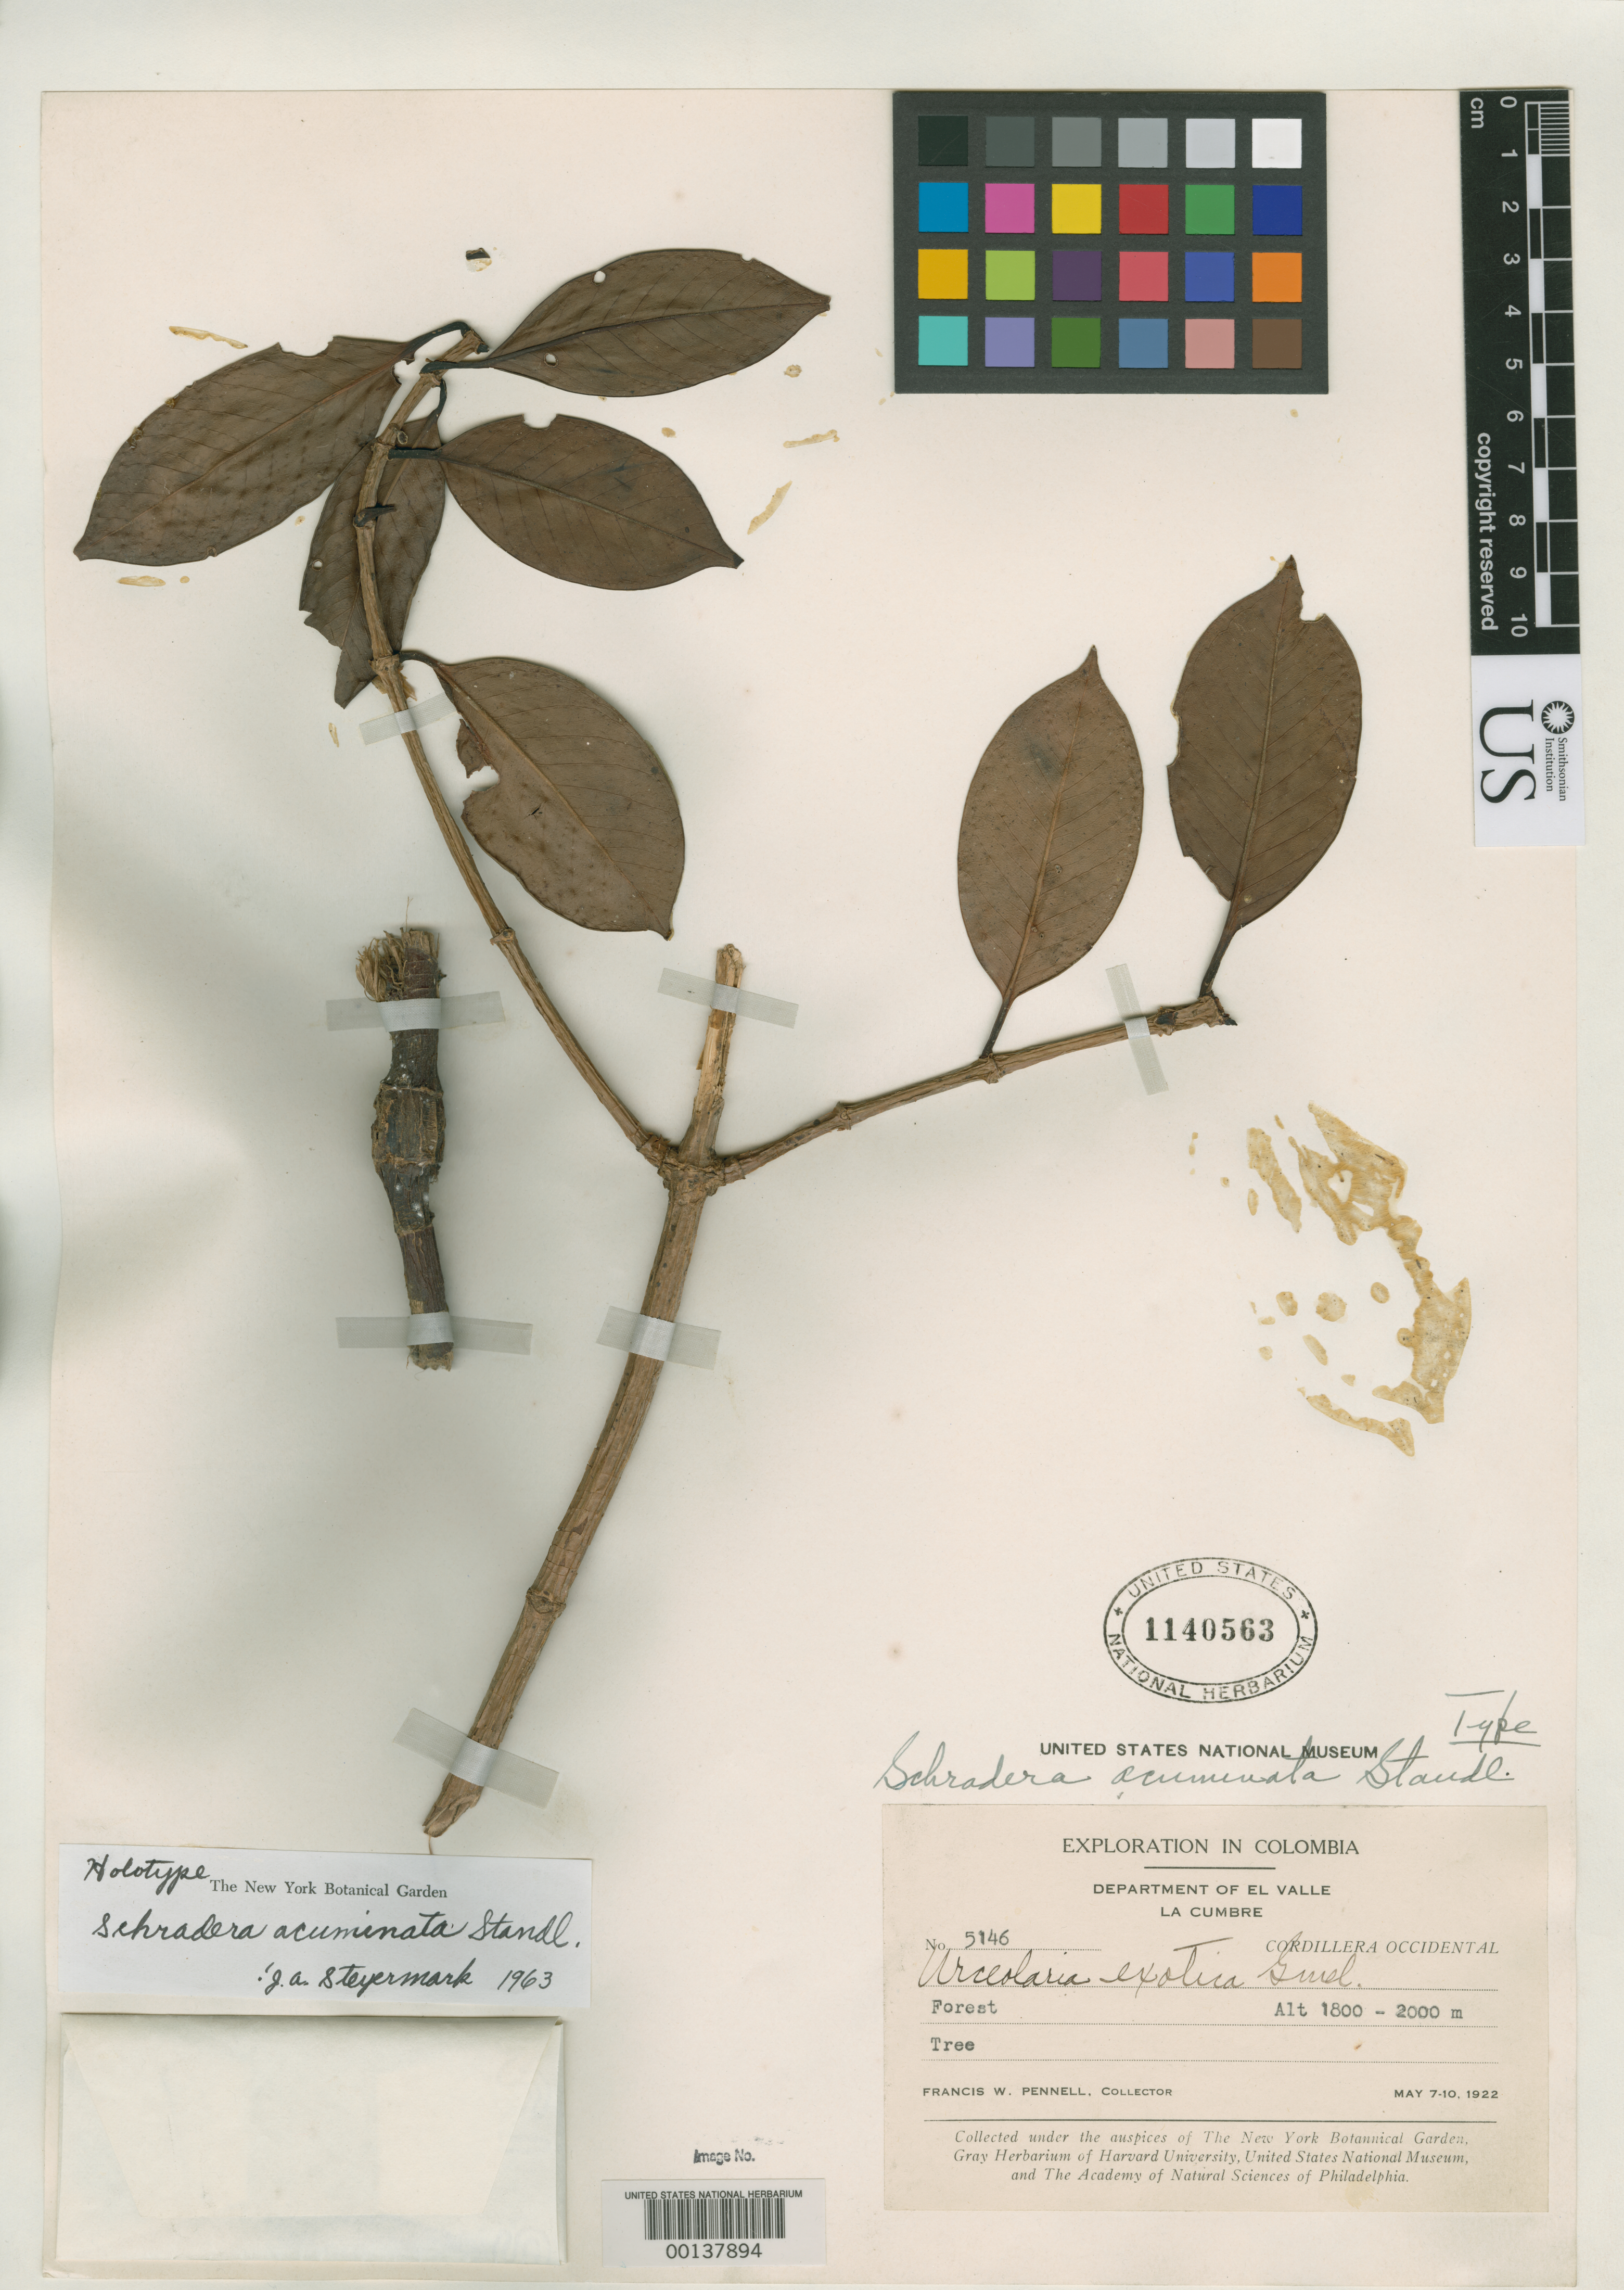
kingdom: Plantae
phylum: Tracheophyta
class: Magnoliopsida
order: Gentianales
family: Rubiaceae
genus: Schradera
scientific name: Schradera acuminata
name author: Standl.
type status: Holotype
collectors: F. W. Pennell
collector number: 5146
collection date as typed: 07 May 1922 to 10 May 1922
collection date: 1922-05-07/1922-05-10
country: Colombia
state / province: Valle del Cauca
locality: La Cumbe.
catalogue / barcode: US 1140563